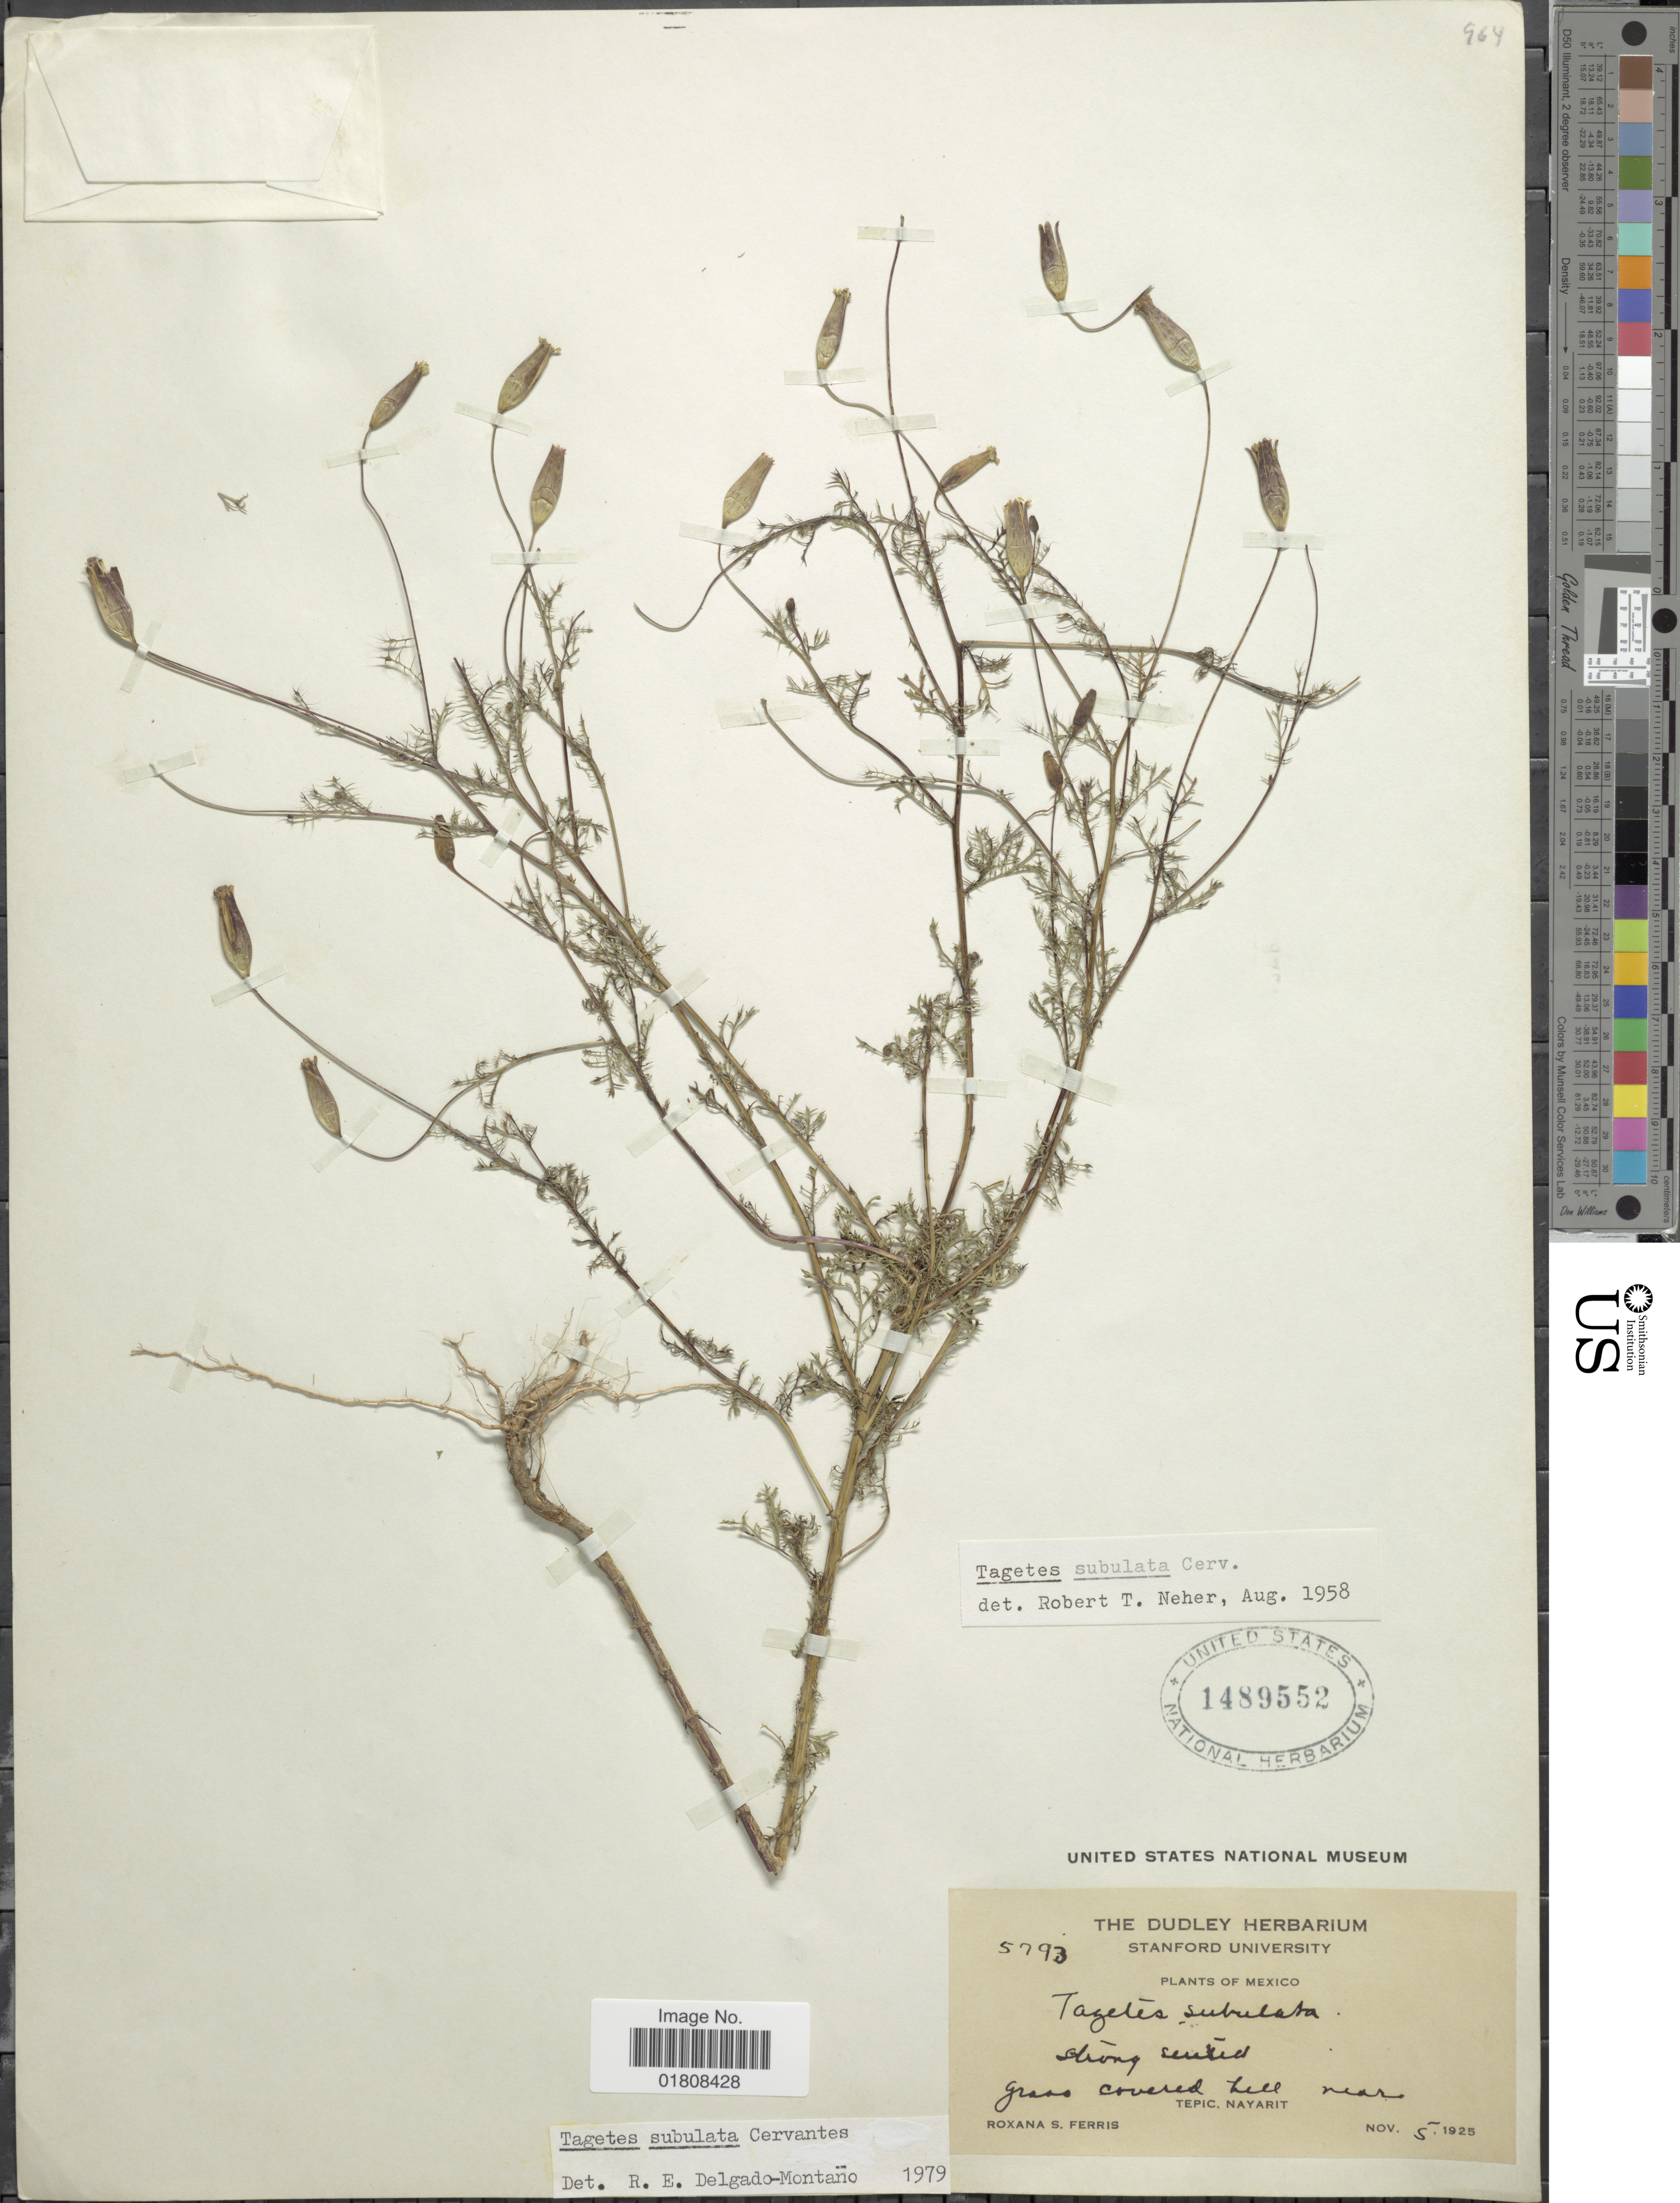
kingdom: Plantae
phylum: Tracheophyta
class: Magnoliopsida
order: Asterales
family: Asteraceae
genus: Tagetes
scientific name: Tagetes subulata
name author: Cerv.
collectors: R. S. Ferris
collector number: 5793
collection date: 1925-11-05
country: Mexico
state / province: Nayarit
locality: Near Tepic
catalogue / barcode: US 1489552